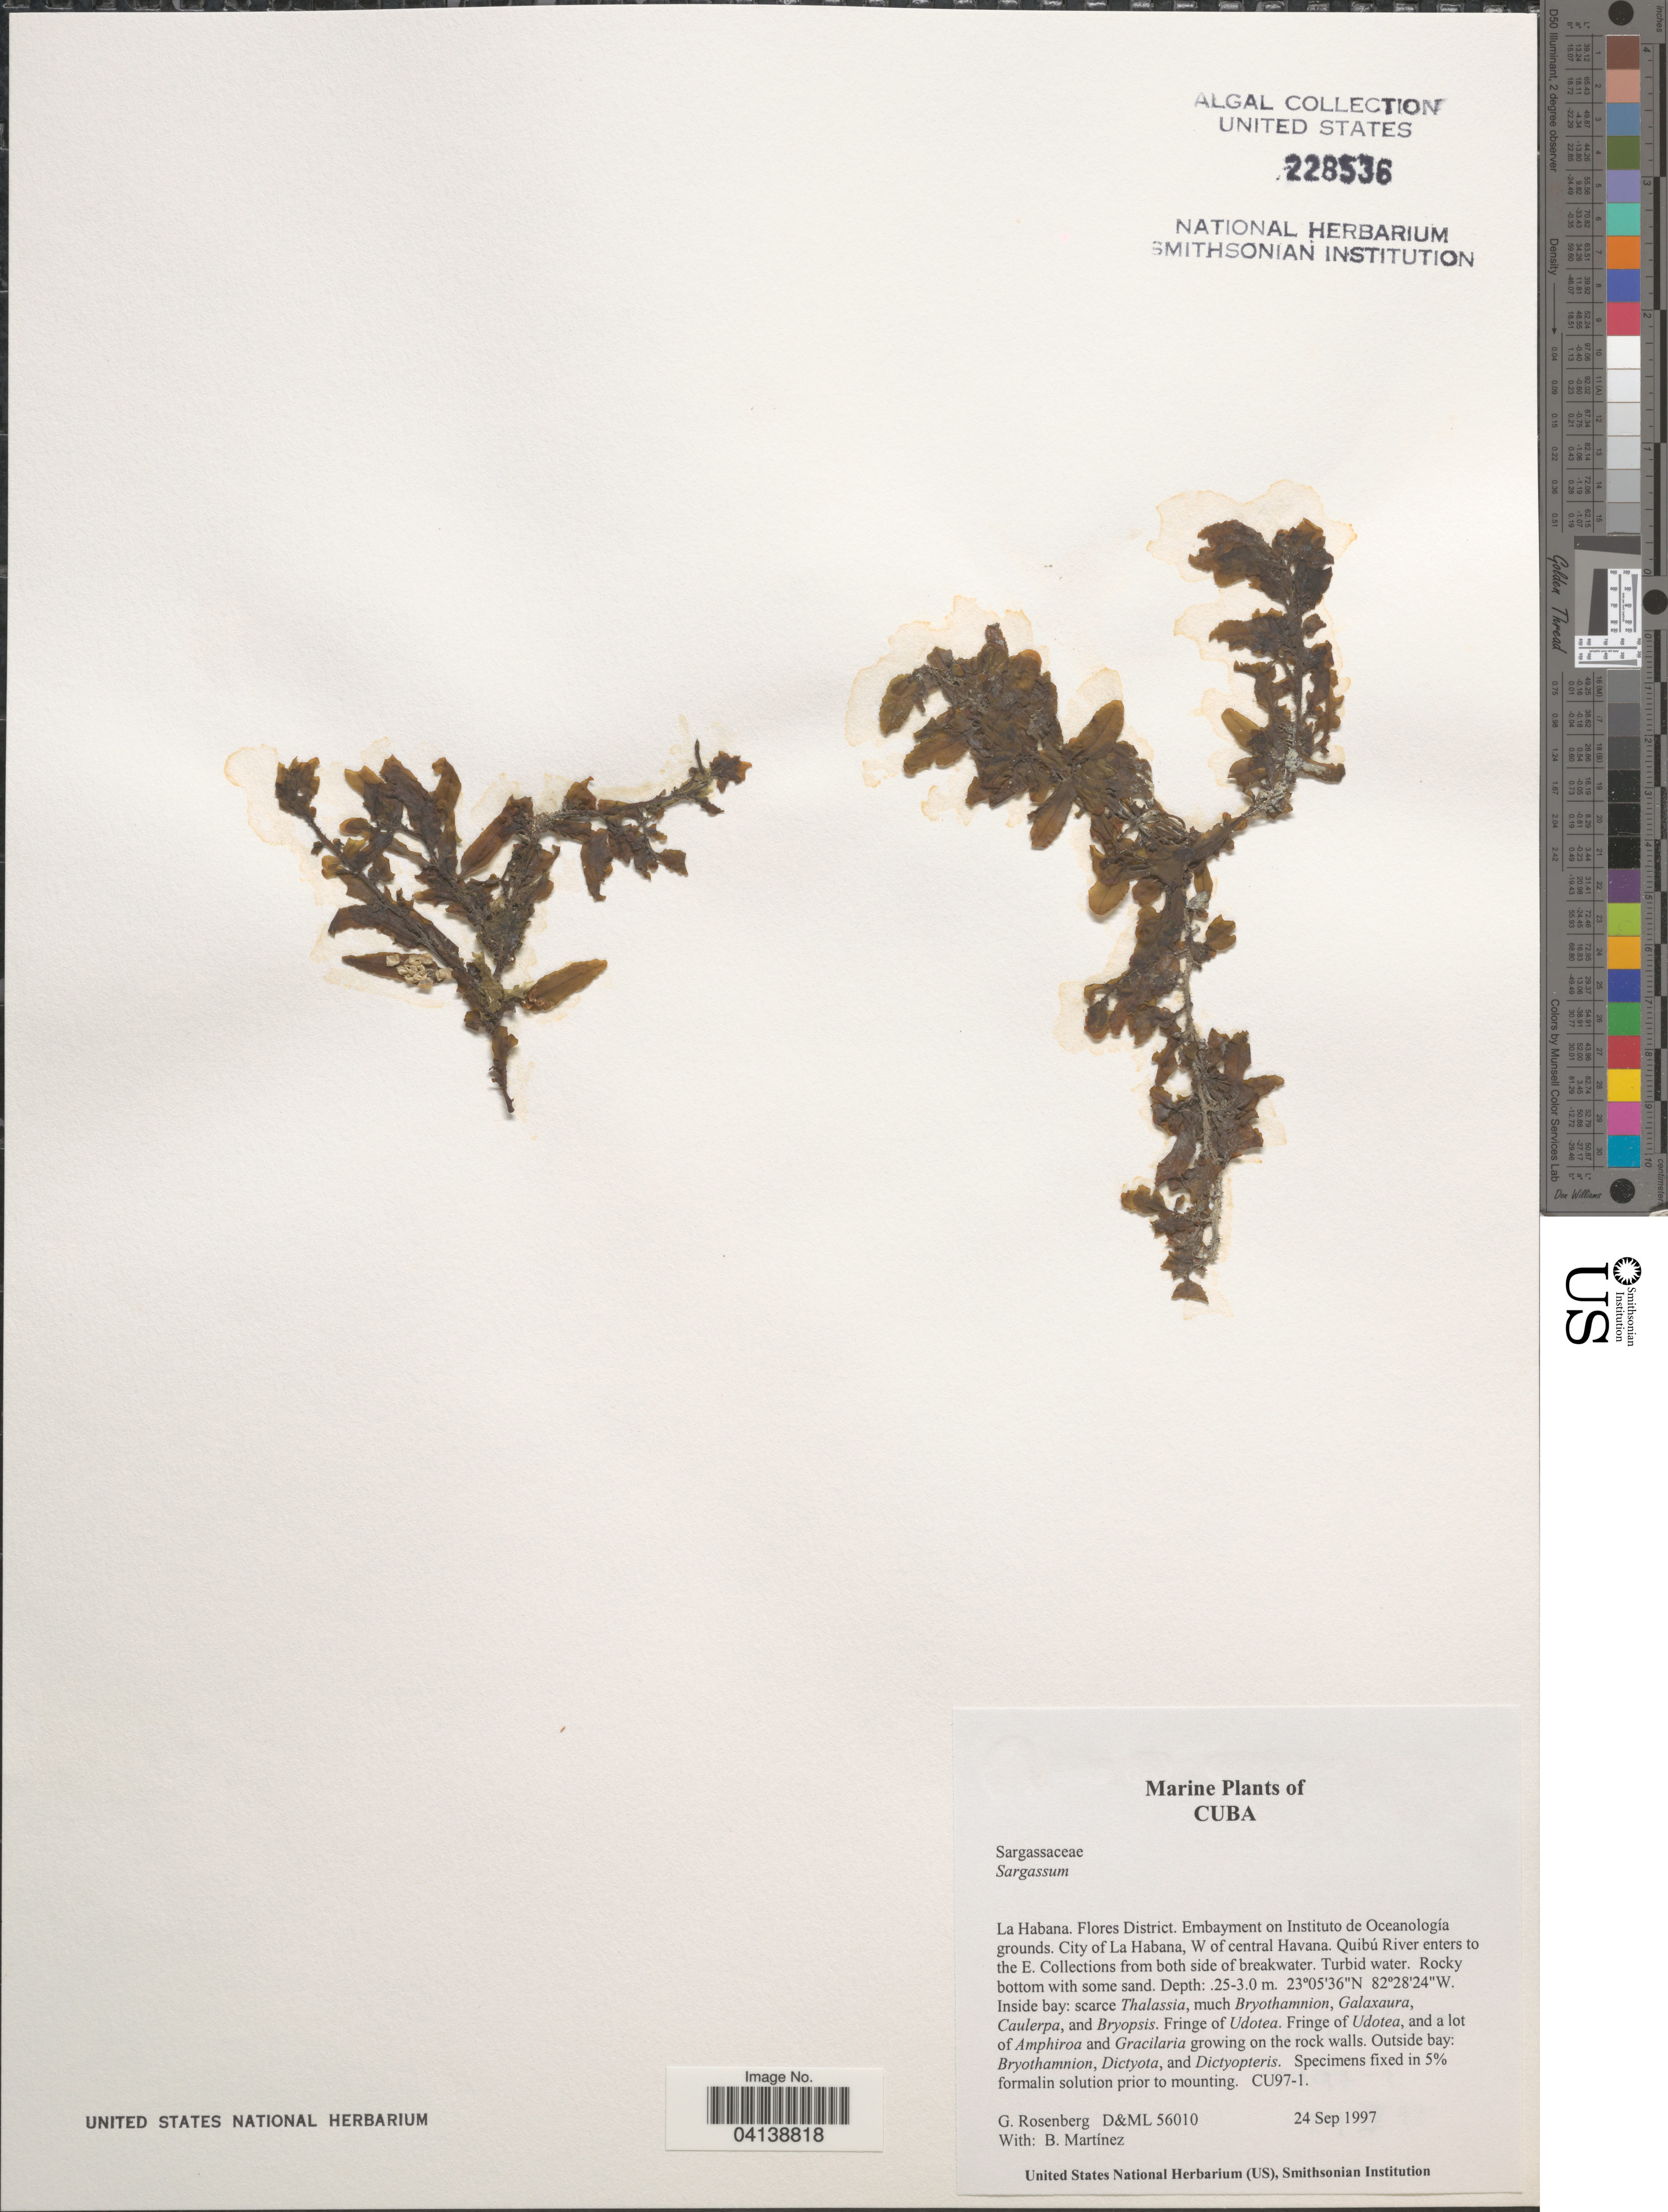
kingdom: Chromista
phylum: Ochrophyta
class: Phaeophyceae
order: Fucales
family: Sargassaceae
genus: Sargassum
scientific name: Sargassum sp.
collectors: G. Rosenberg & B. Martinez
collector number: D&ML56010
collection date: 1997-09-24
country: Cuba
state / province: La Habana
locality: Flores District. Embayment on Instituto de Oceanología grounds. City of La Habana, W of central Havana. Quibú River enters to the E.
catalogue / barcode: US 228536